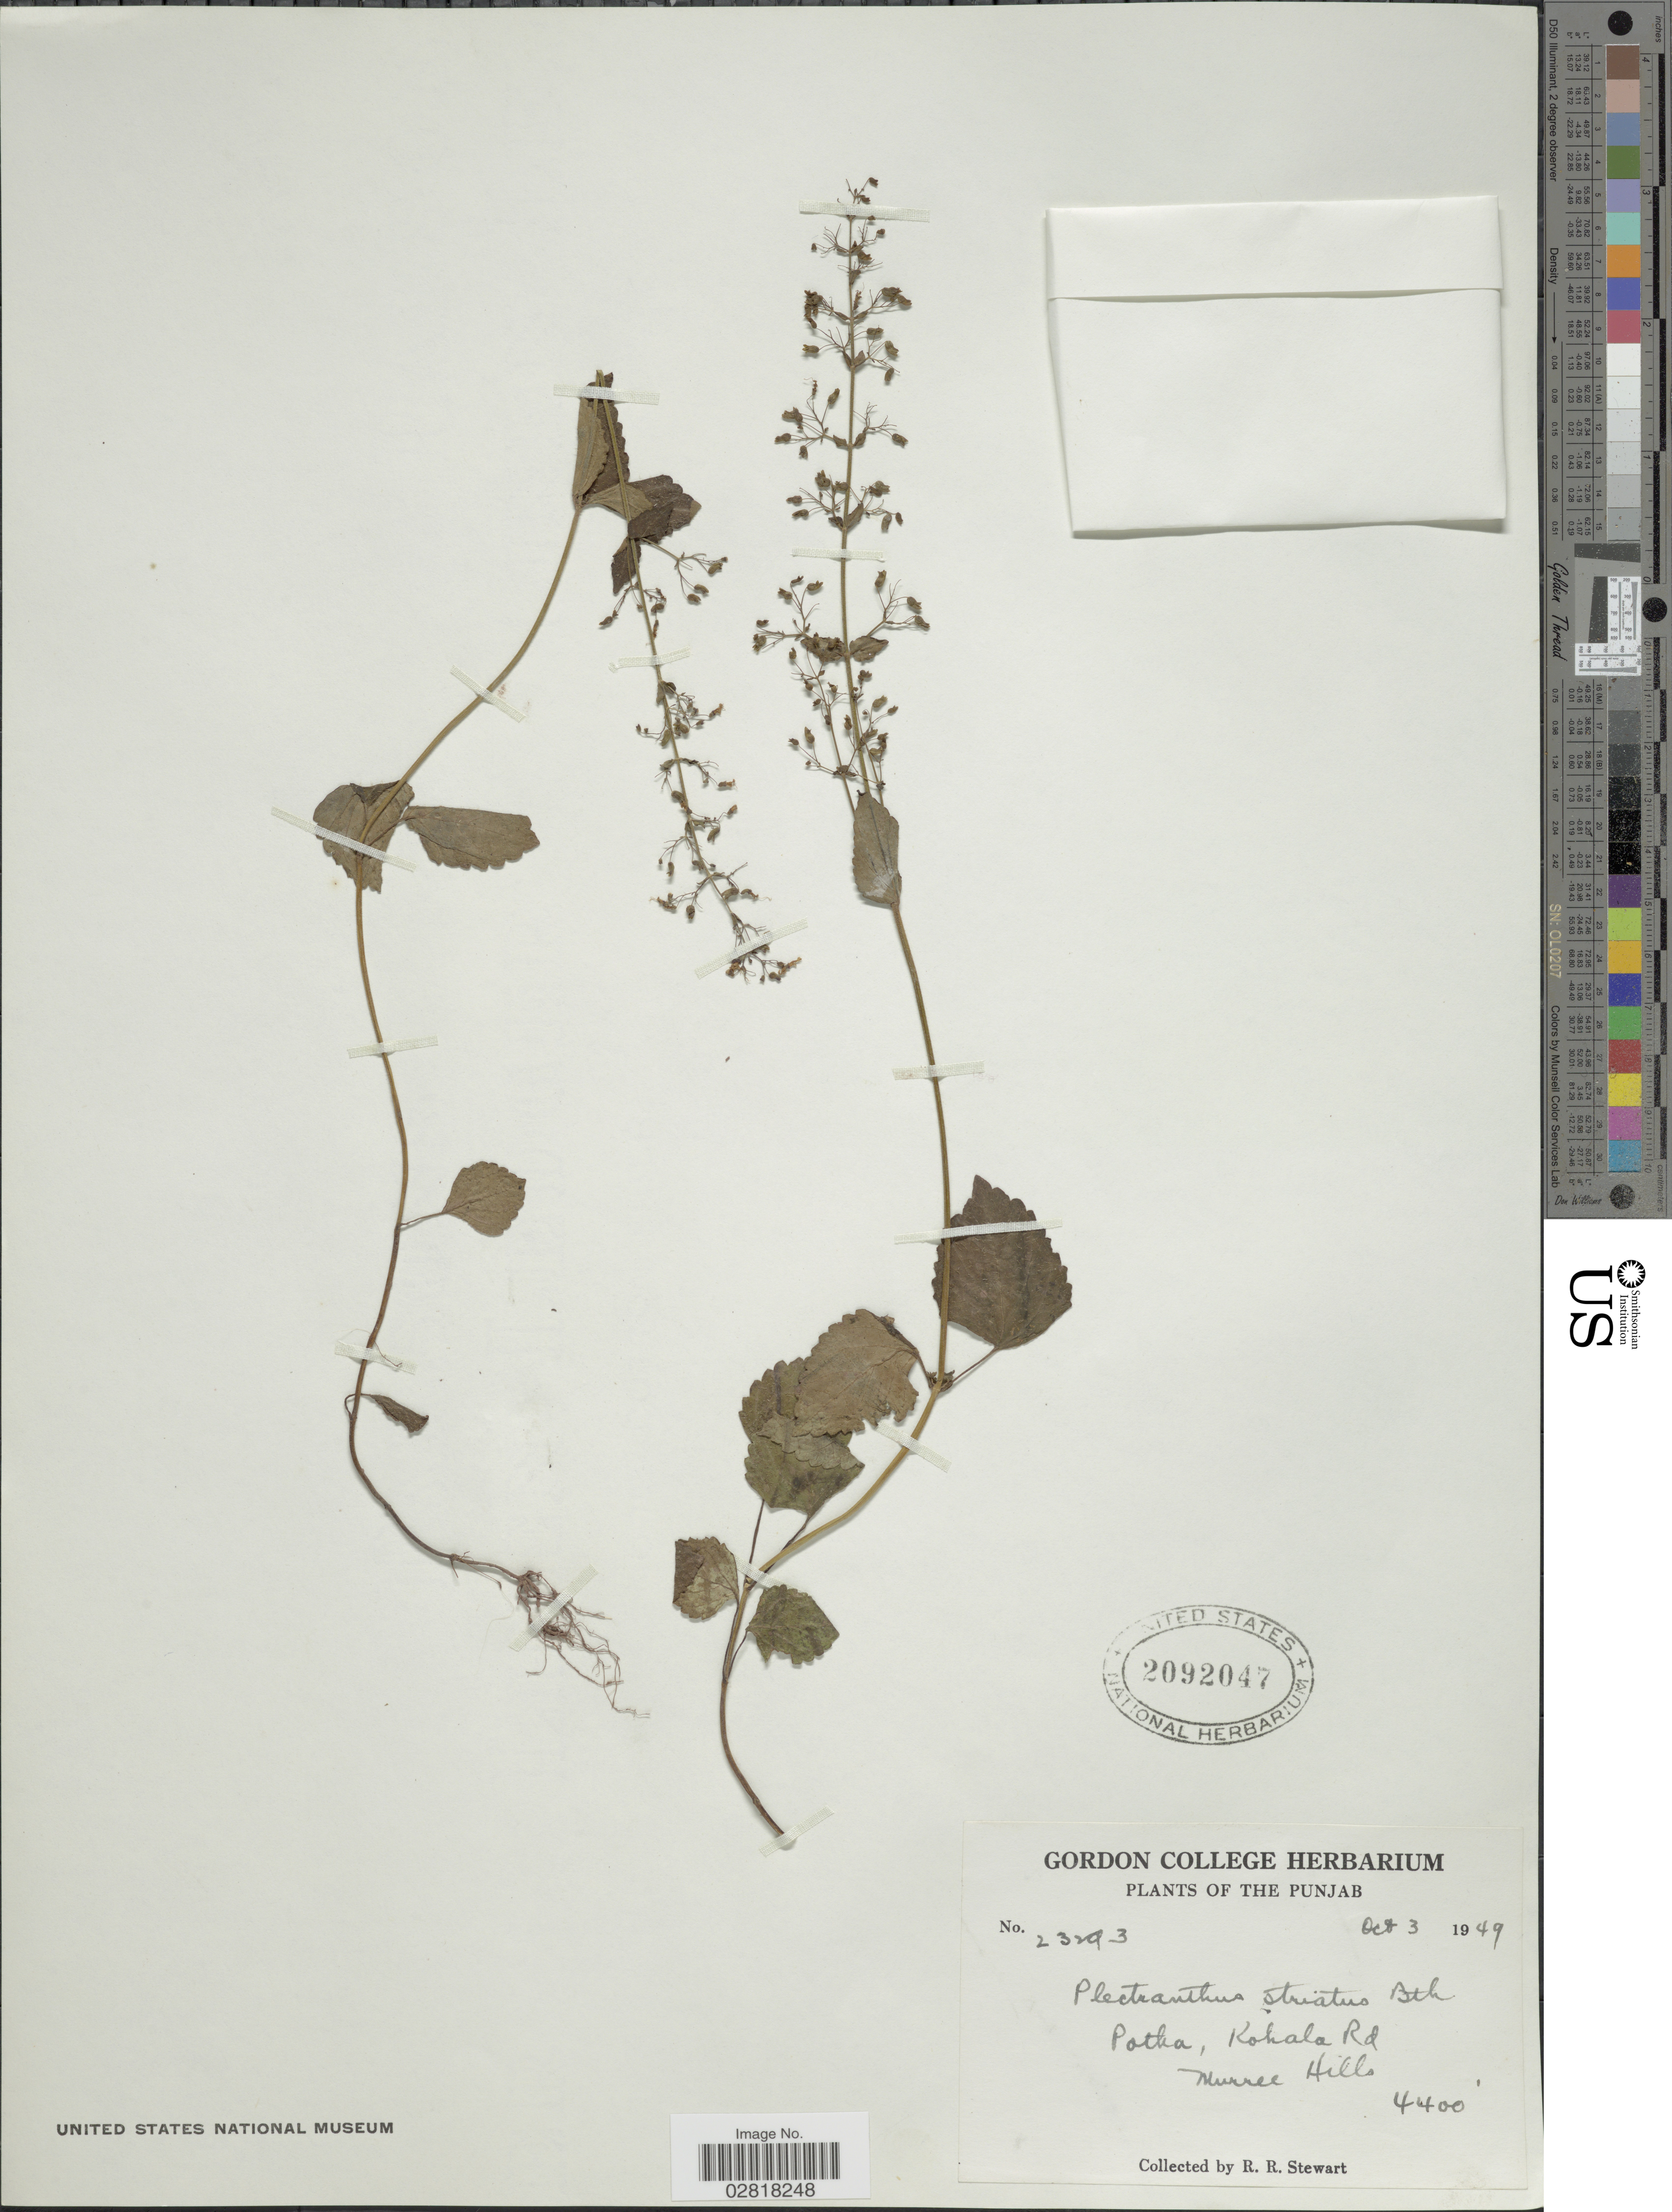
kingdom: Plantae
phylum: Tracheophyta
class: Magnoliopsida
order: Lamiales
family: Lamiaceae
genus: Plectranthus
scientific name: Plectranthus striatus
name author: Benth.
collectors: R. R. Stewart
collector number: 23293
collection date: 1949-10-03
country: Pakistan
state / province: Punjab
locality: Potha, Kohala Rd, Murree Hills.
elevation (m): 1341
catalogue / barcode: US 2092047